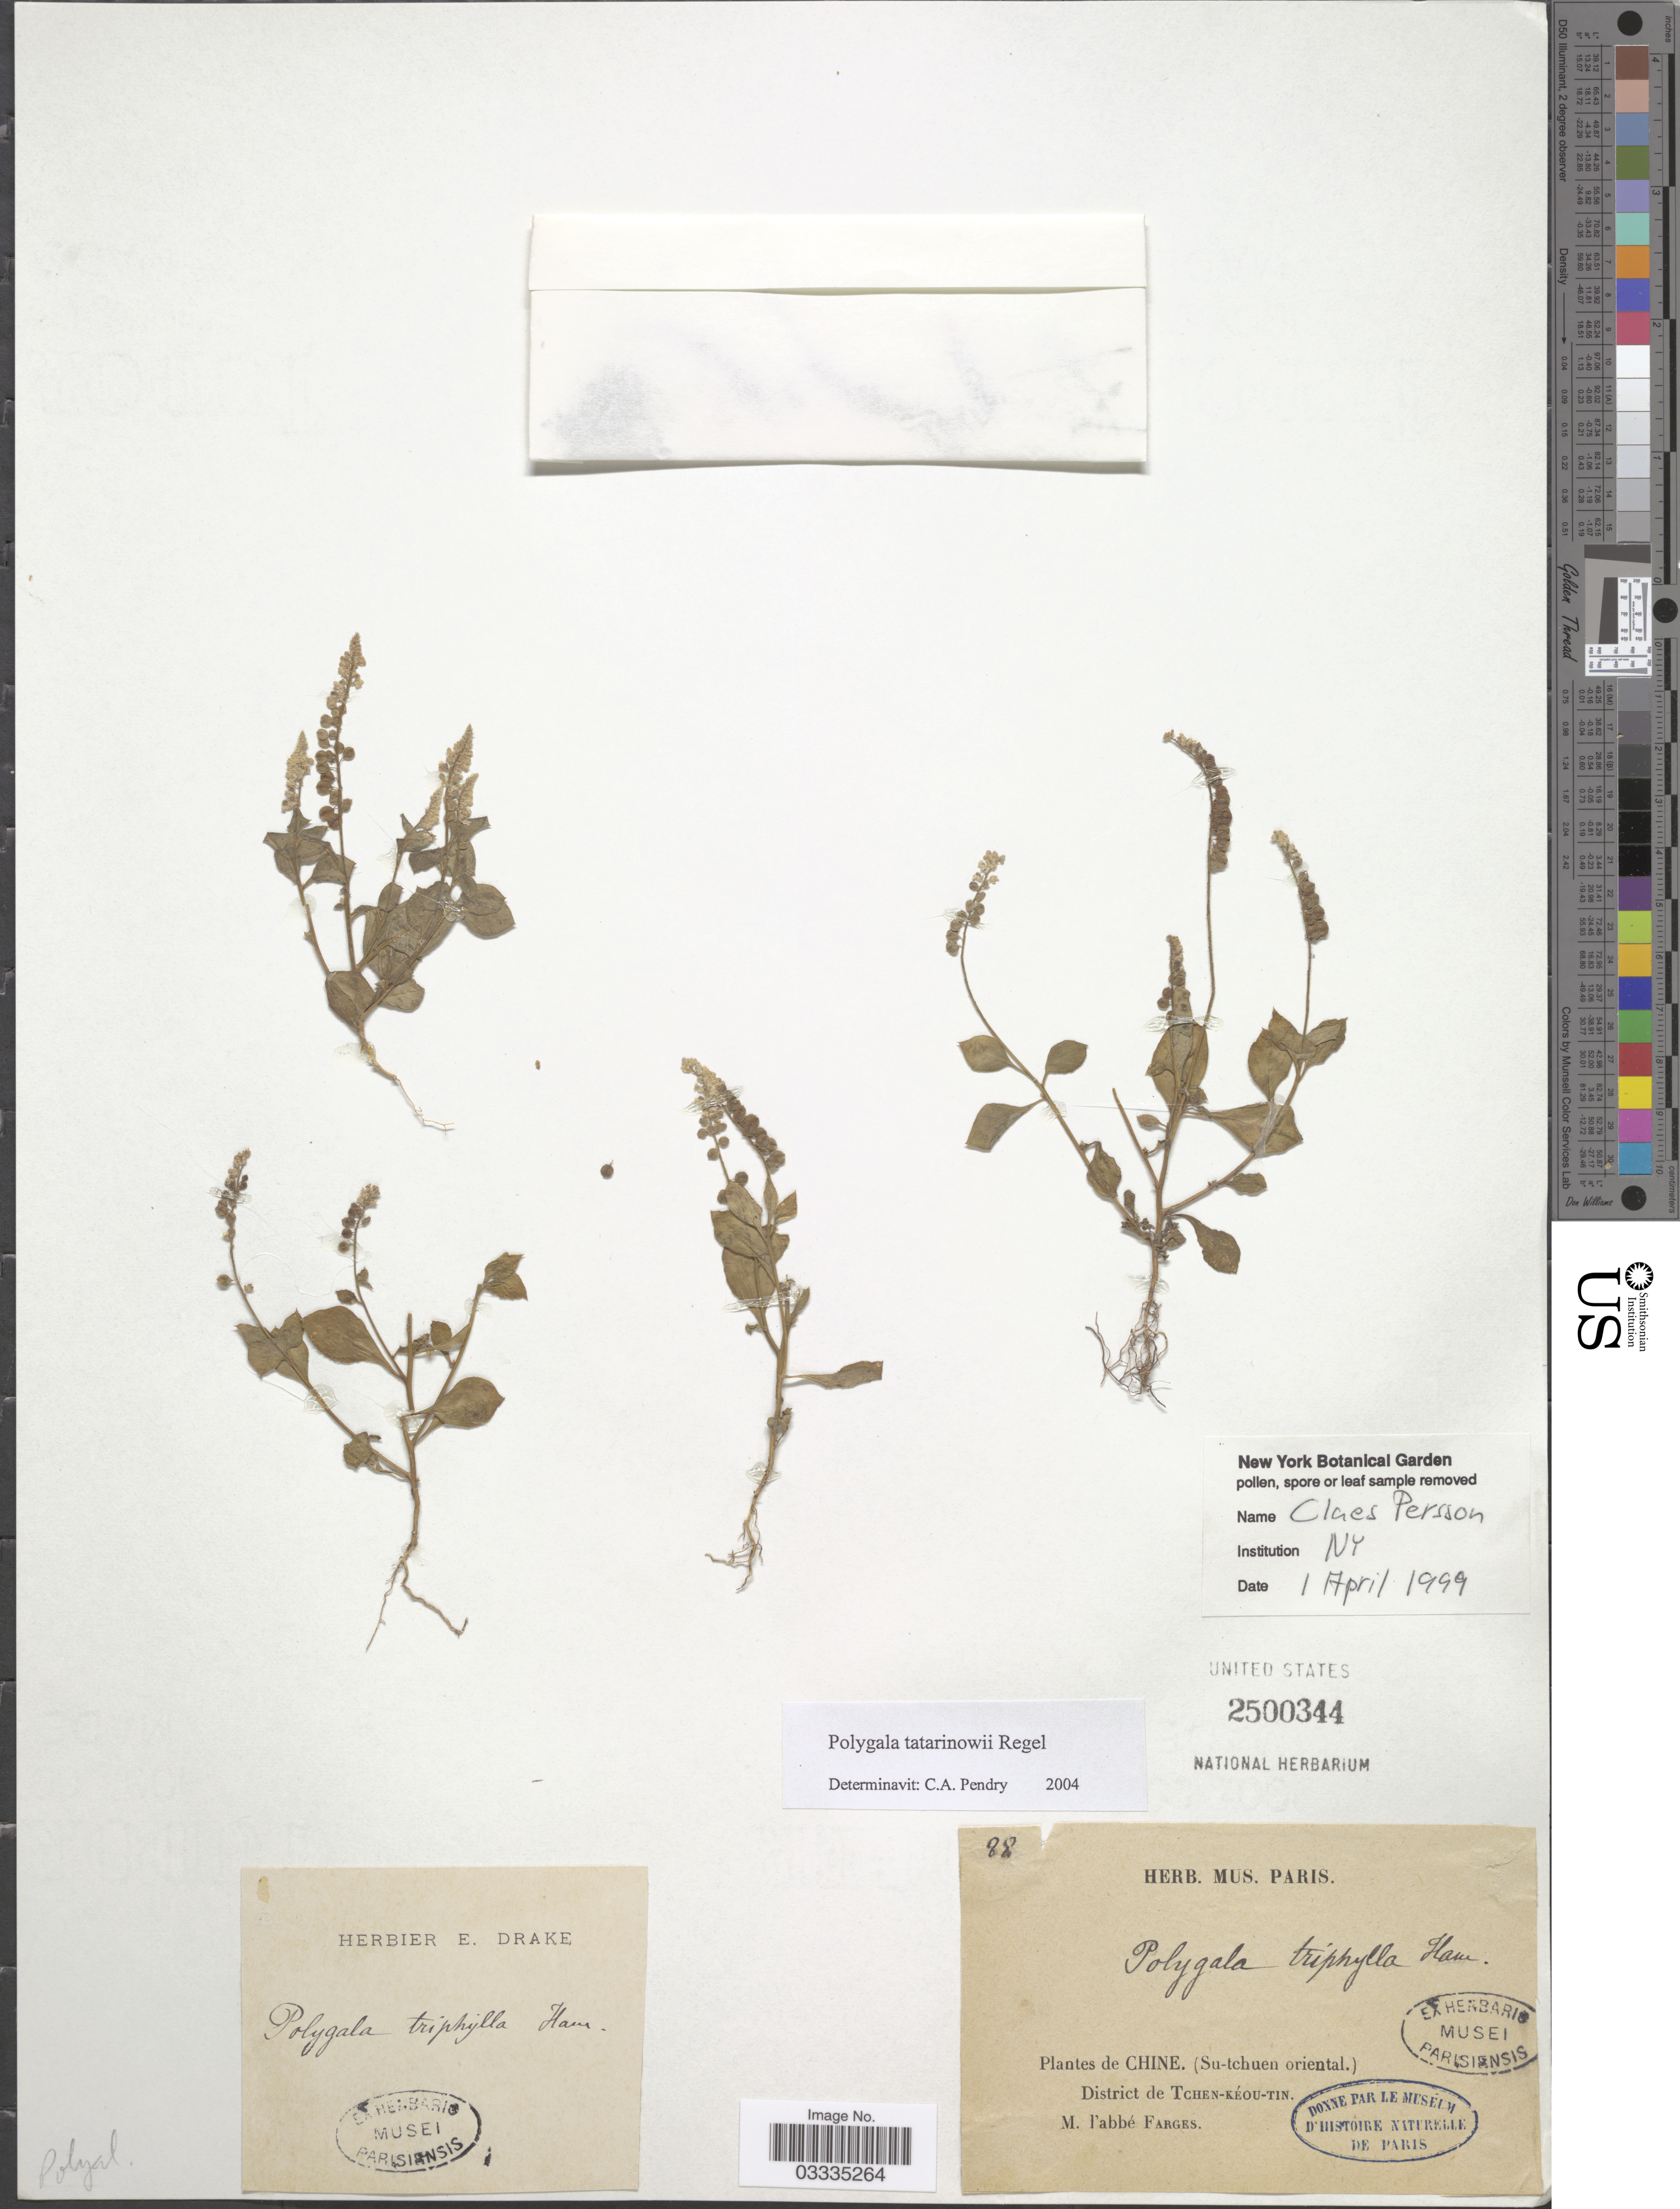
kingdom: Plantae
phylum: Tracheophyta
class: Magnoliopsida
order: Fabales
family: Polygalaceae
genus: Polygala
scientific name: Polygala tatarinowii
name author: Regel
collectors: M. Farges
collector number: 88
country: China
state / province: Sichuan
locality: (Su-tchuen oriental) District de Tchen-Kéou-Tin.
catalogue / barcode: US 2500344